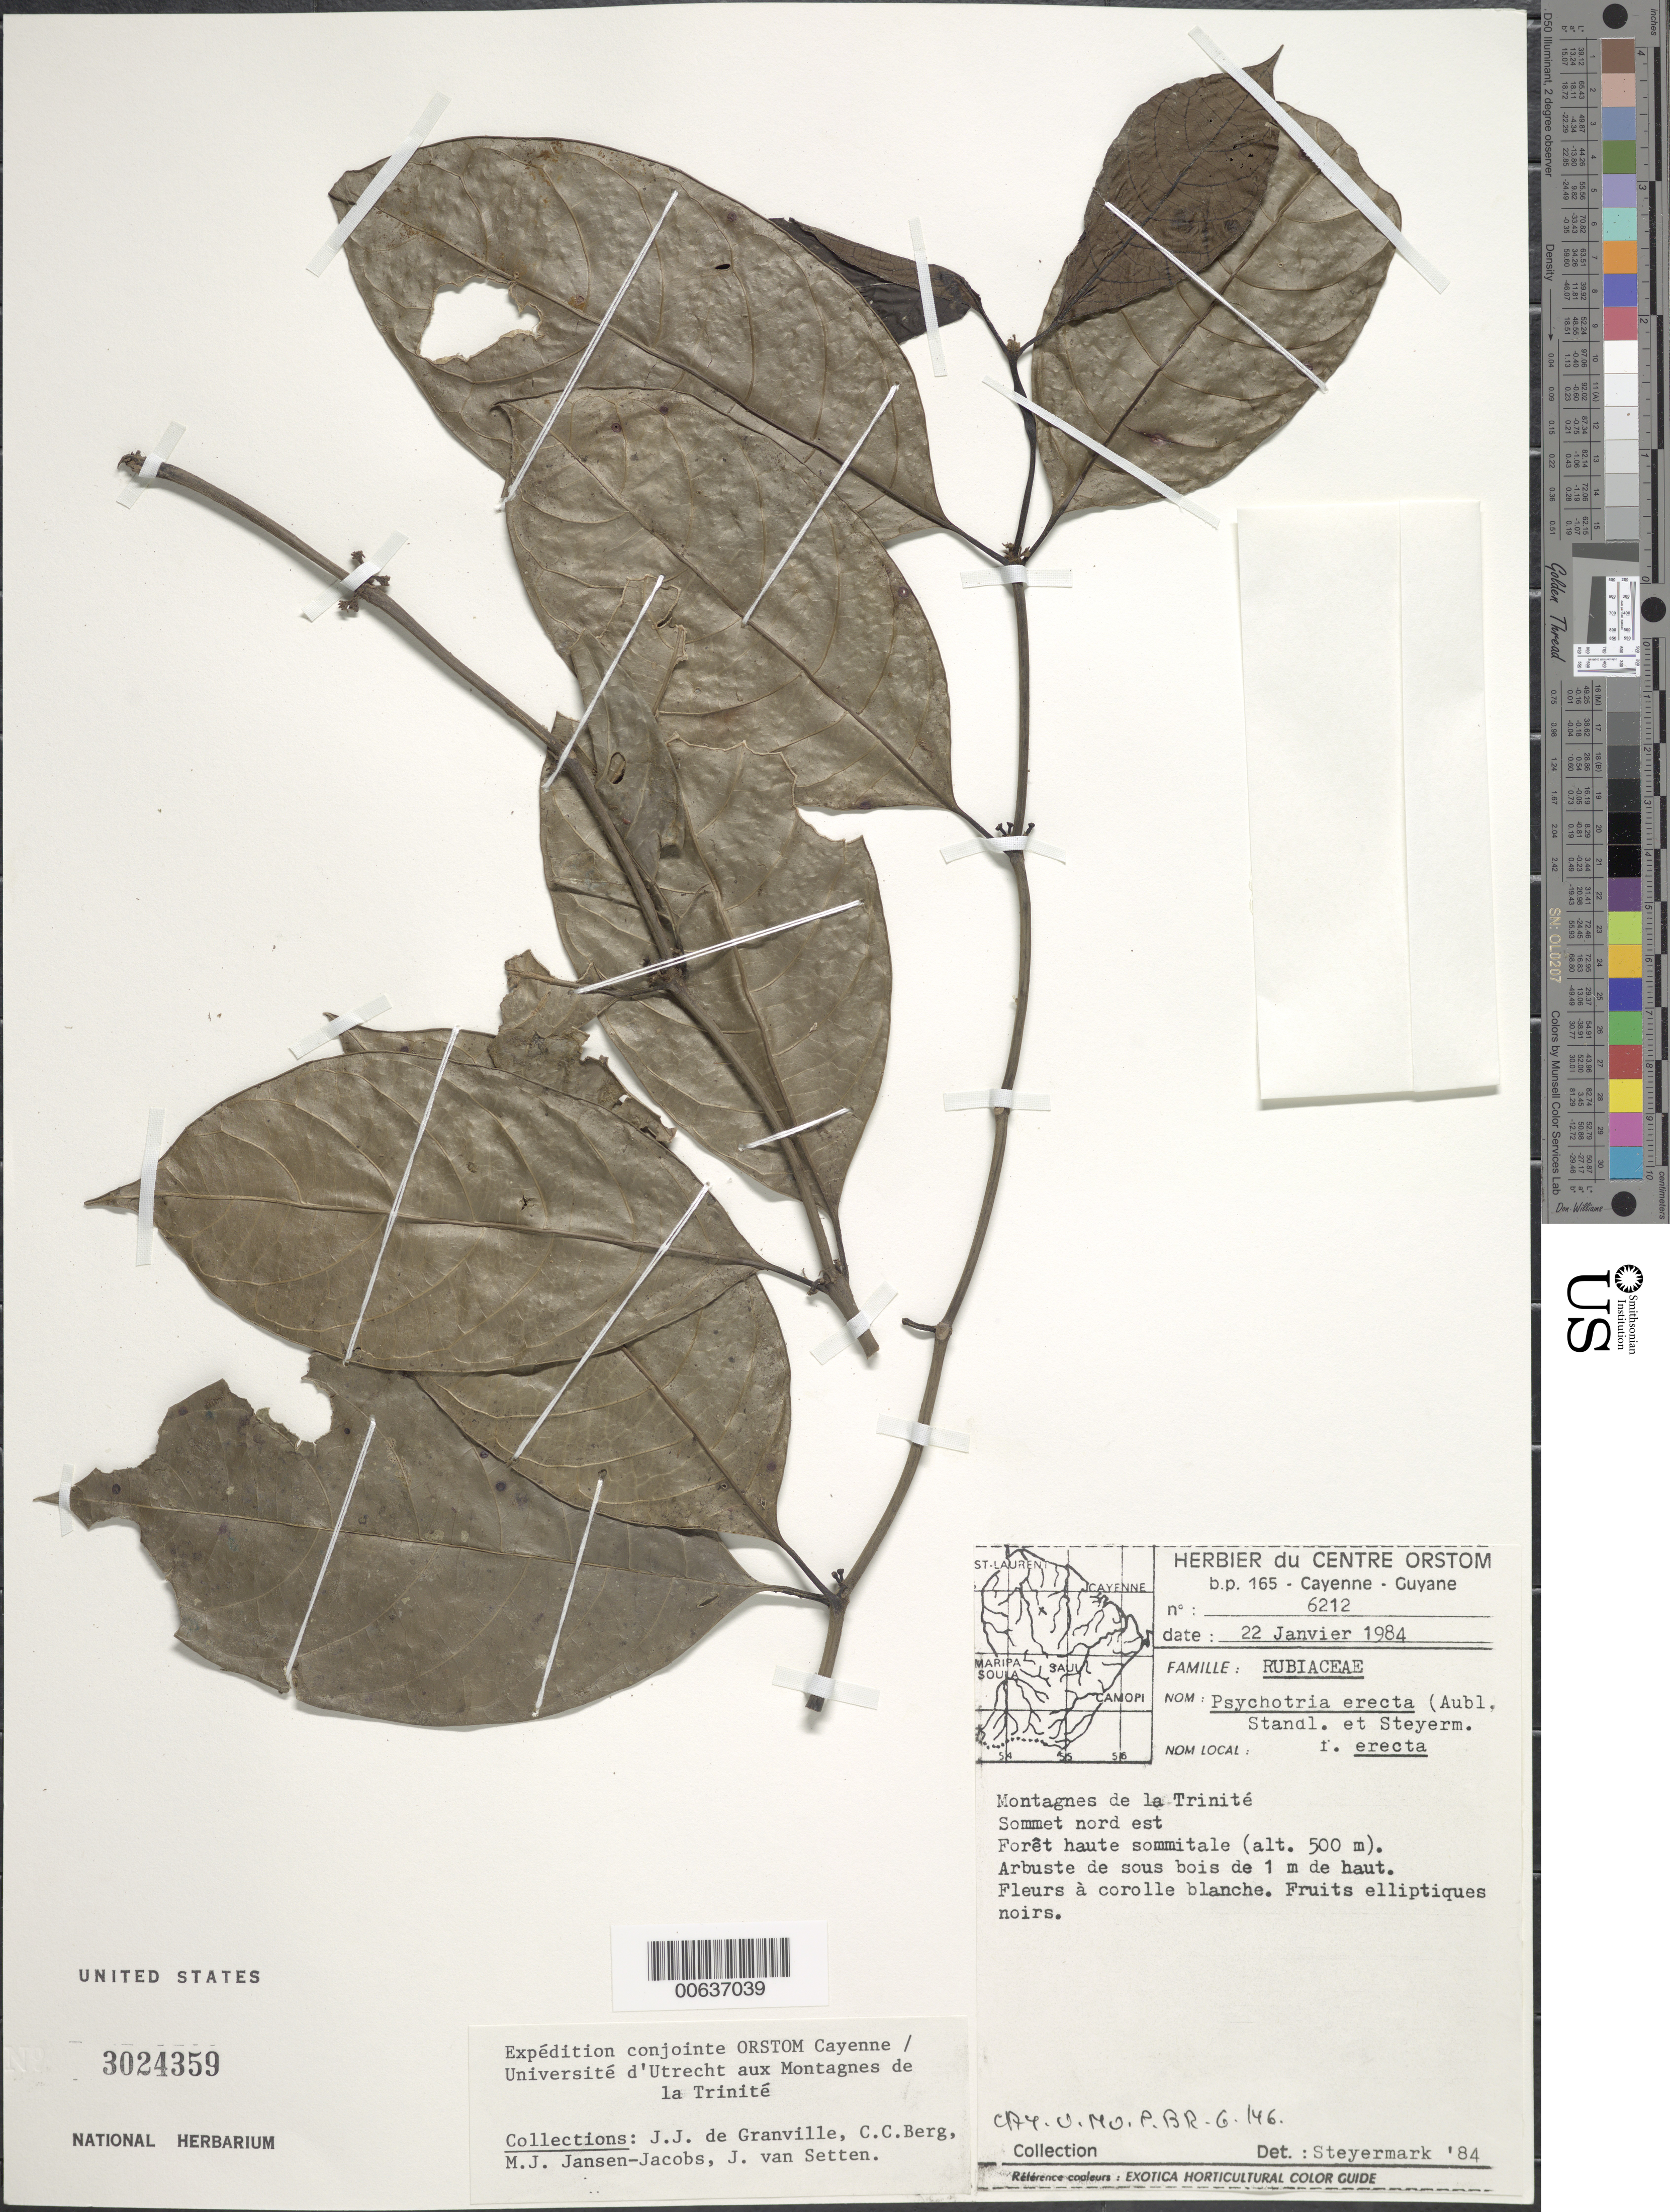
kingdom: Plantae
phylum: Tracheophyta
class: Magnoliopsida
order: Gentianales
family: Rubiaceae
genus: Psychotria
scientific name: Psychotria erecta f. erecta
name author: (Aubl.) Standl. & Steyerm.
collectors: J.-J. de Granville, C. C. Berg, M. J. Jansen-Jacobs & J. van Setten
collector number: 6212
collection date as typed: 22-Jan-84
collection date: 1984-01-22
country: French Guiana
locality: Montagnes de la Trinité, sommet NE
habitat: Forêt haute sommitale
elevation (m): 500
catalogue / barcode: US 3024359